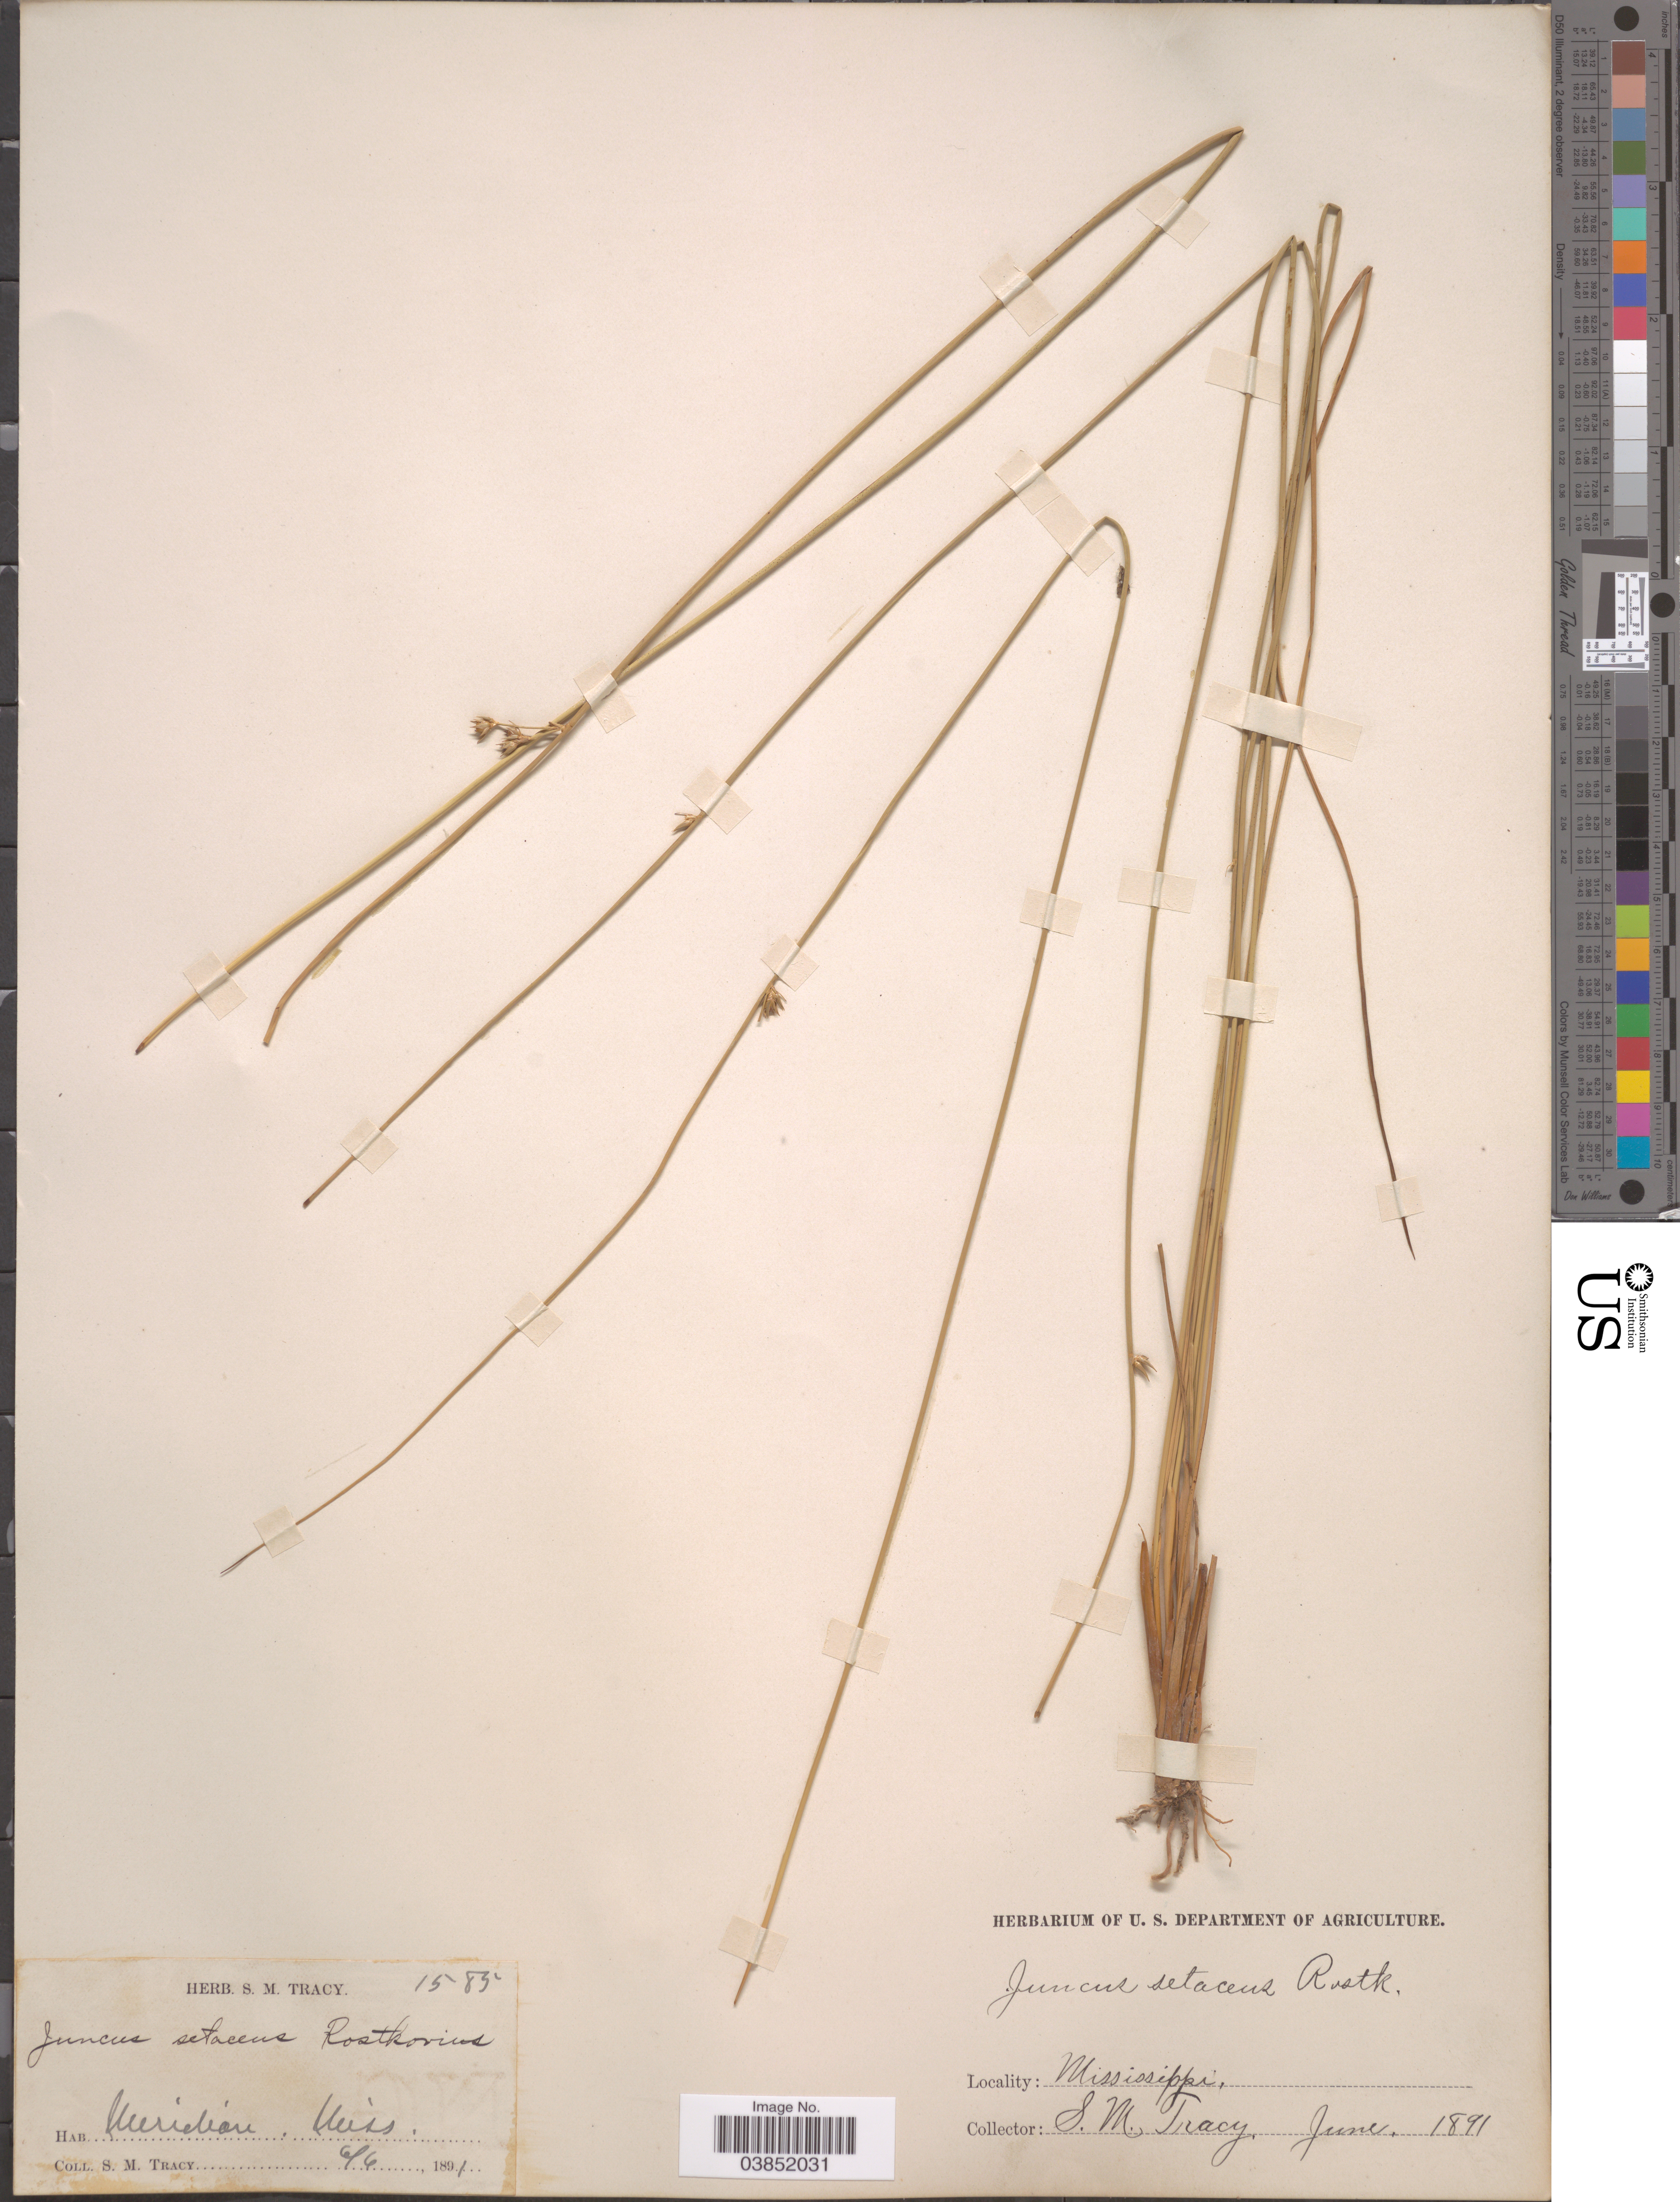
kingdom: Plantae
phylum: Tracheophyta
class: Liliopsida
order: Poales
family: Juncaceae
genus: Juncus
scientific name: Juncus coriaceus Mack.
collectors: S. M. Tracy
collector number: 1585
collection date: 1891-06-06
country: United States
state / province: Mississippi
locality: Meridian.